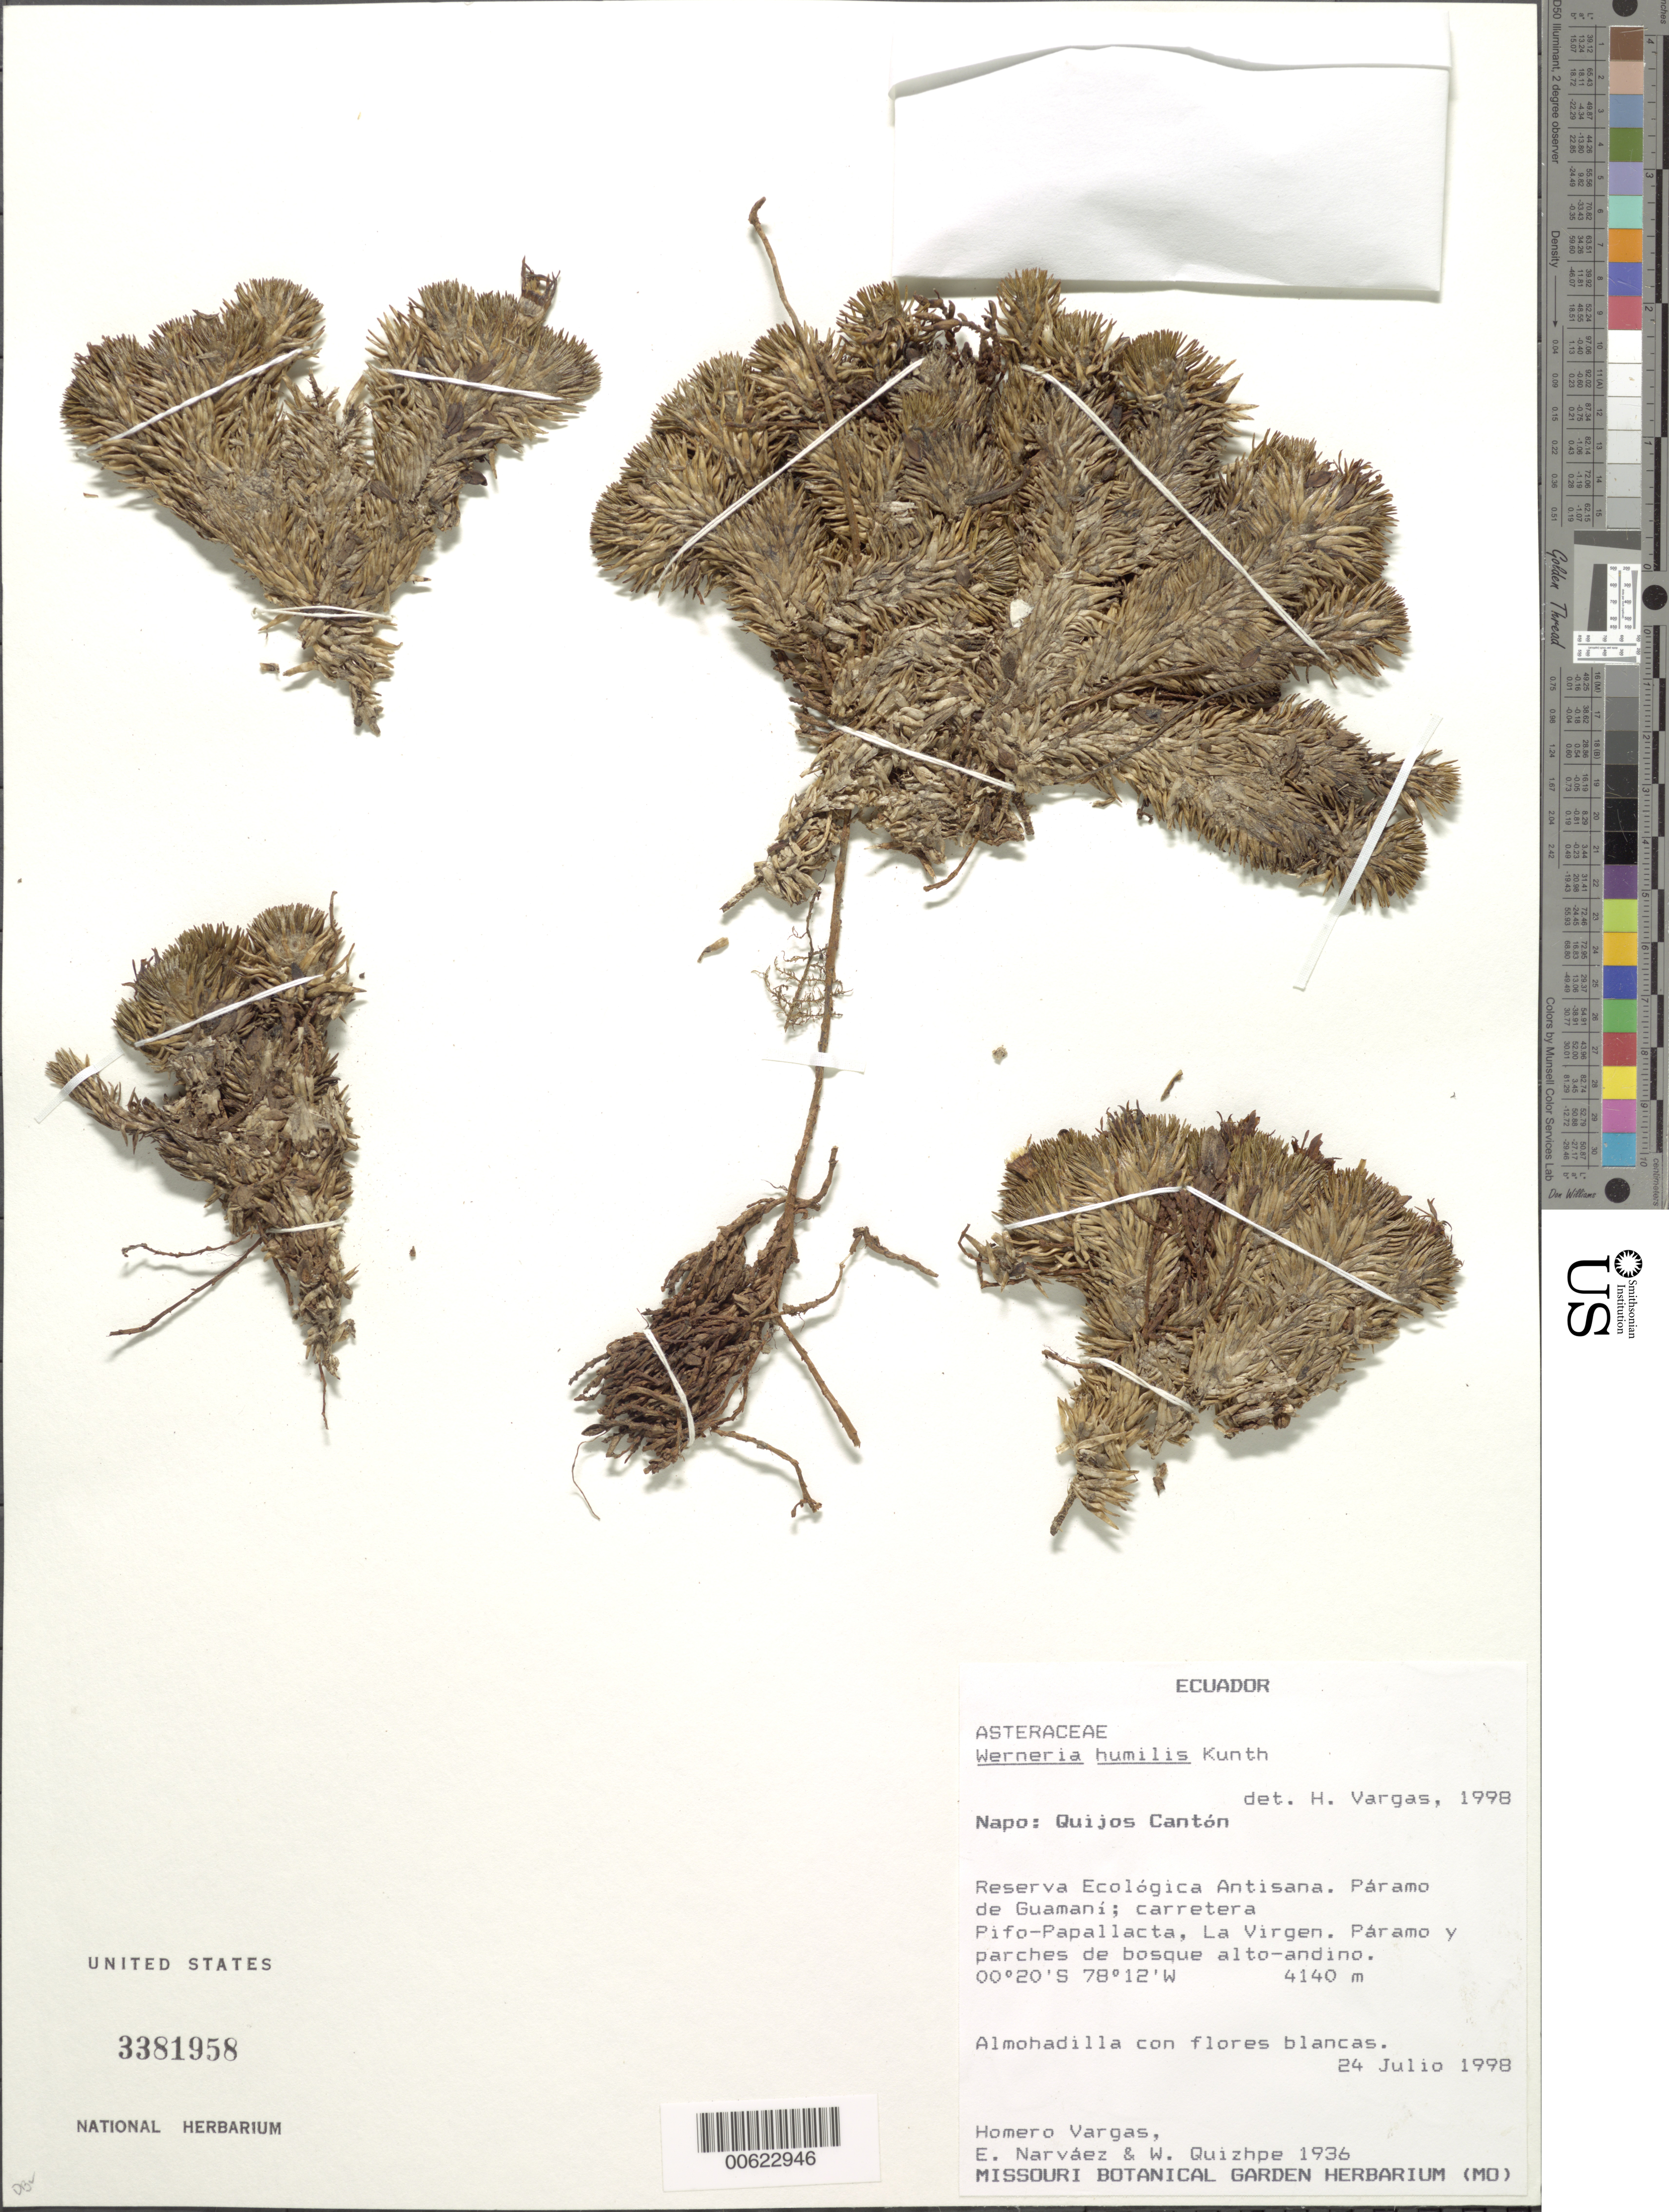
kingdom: Plantae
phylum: Tracheophyta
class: Magnoliopsida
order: Asterales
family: Asteraceae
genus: Xenophyllum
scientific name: Xenophyllum humile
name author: (Kunth) V.A. Funk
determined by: Funk, Vicki A., (BOT), Smithsonian Institution - National Museum of Natural History (UNITED STATES)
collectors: H. Vargas, E. Narváez & W. Quizhpe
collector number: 1936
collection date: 1998-07-24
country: Ecuador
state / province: Napo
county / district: Quijos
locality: Reserva Ecologica Antisana. Paramo de Guamani; carretera Pifo-Papallacta, La Virgen.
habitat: Paramo y parches de bosque alto-andino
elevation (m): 4140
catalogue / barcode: US 3381958